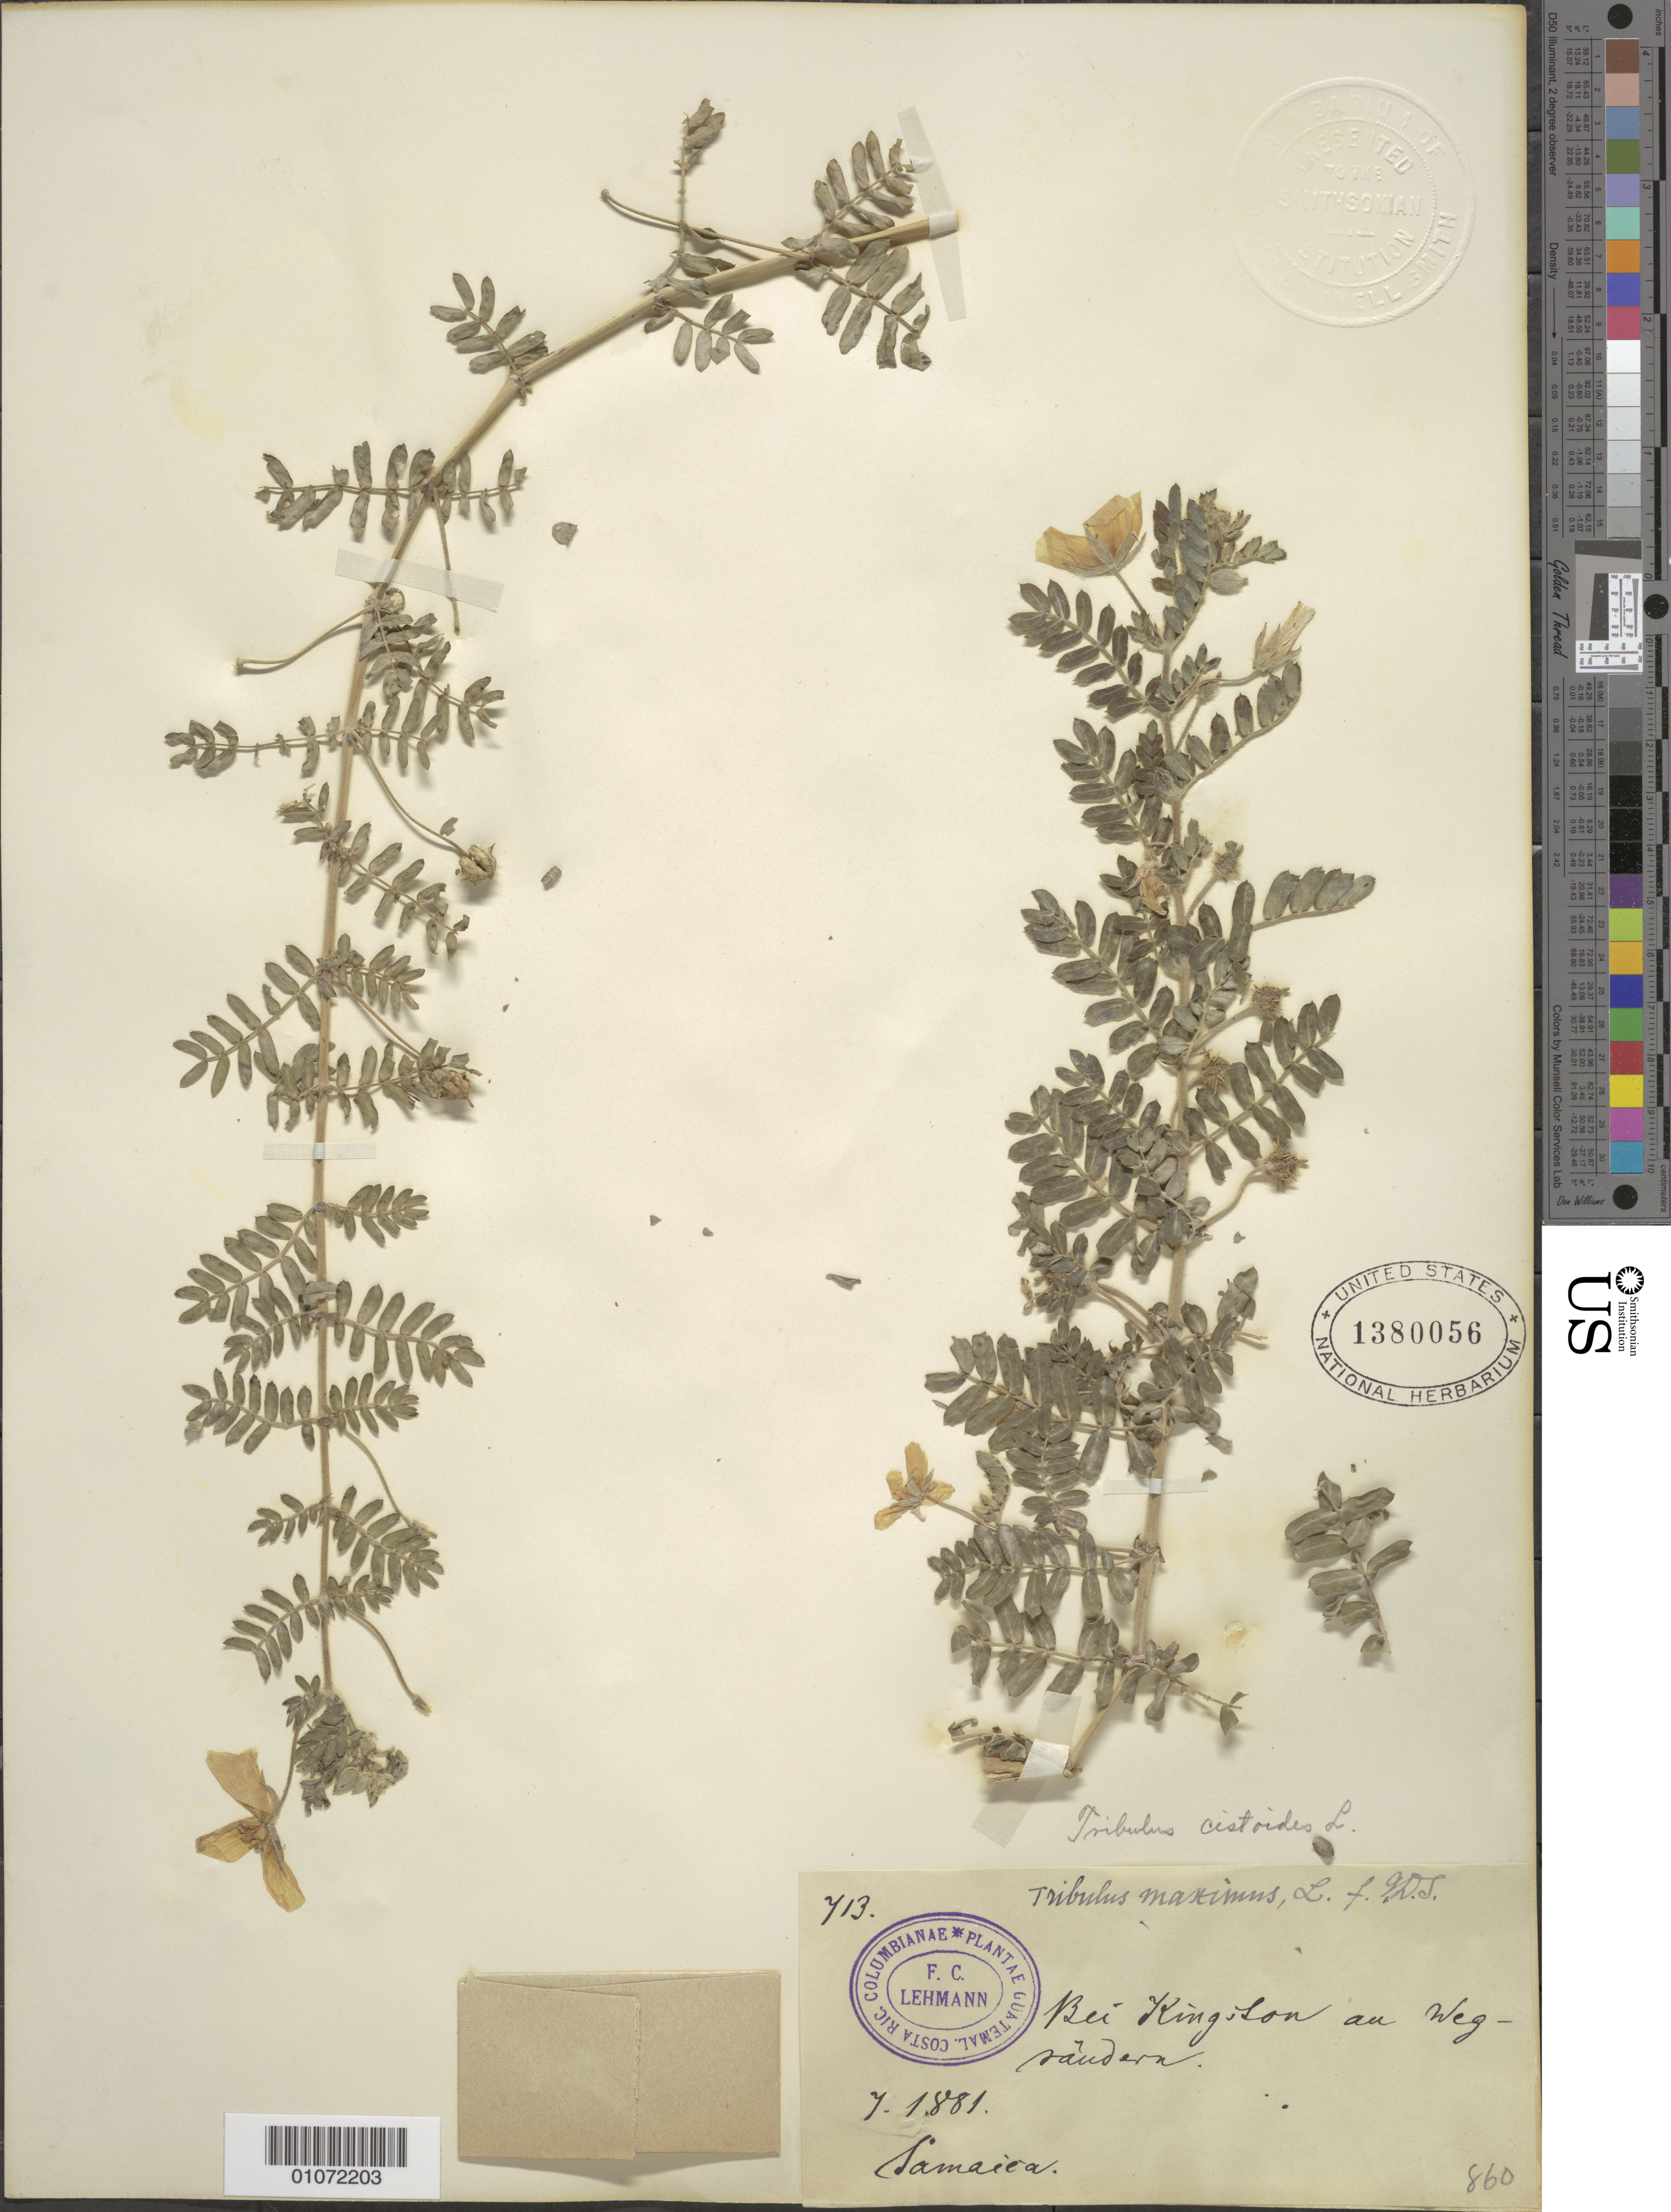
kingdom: Plantae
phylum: Tracheophyta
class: Magnoliopsida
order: Zygophyllales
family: Zygophyllaceae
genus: Tribulus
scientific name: Tribulus cistoides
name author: L.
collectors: F. C. Lehmann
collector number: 713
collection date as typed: Jul 1881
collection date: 1881-07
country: Jamaica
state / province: Kingston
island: Jamaica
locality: an weg- saudern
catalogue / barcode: US 1380056